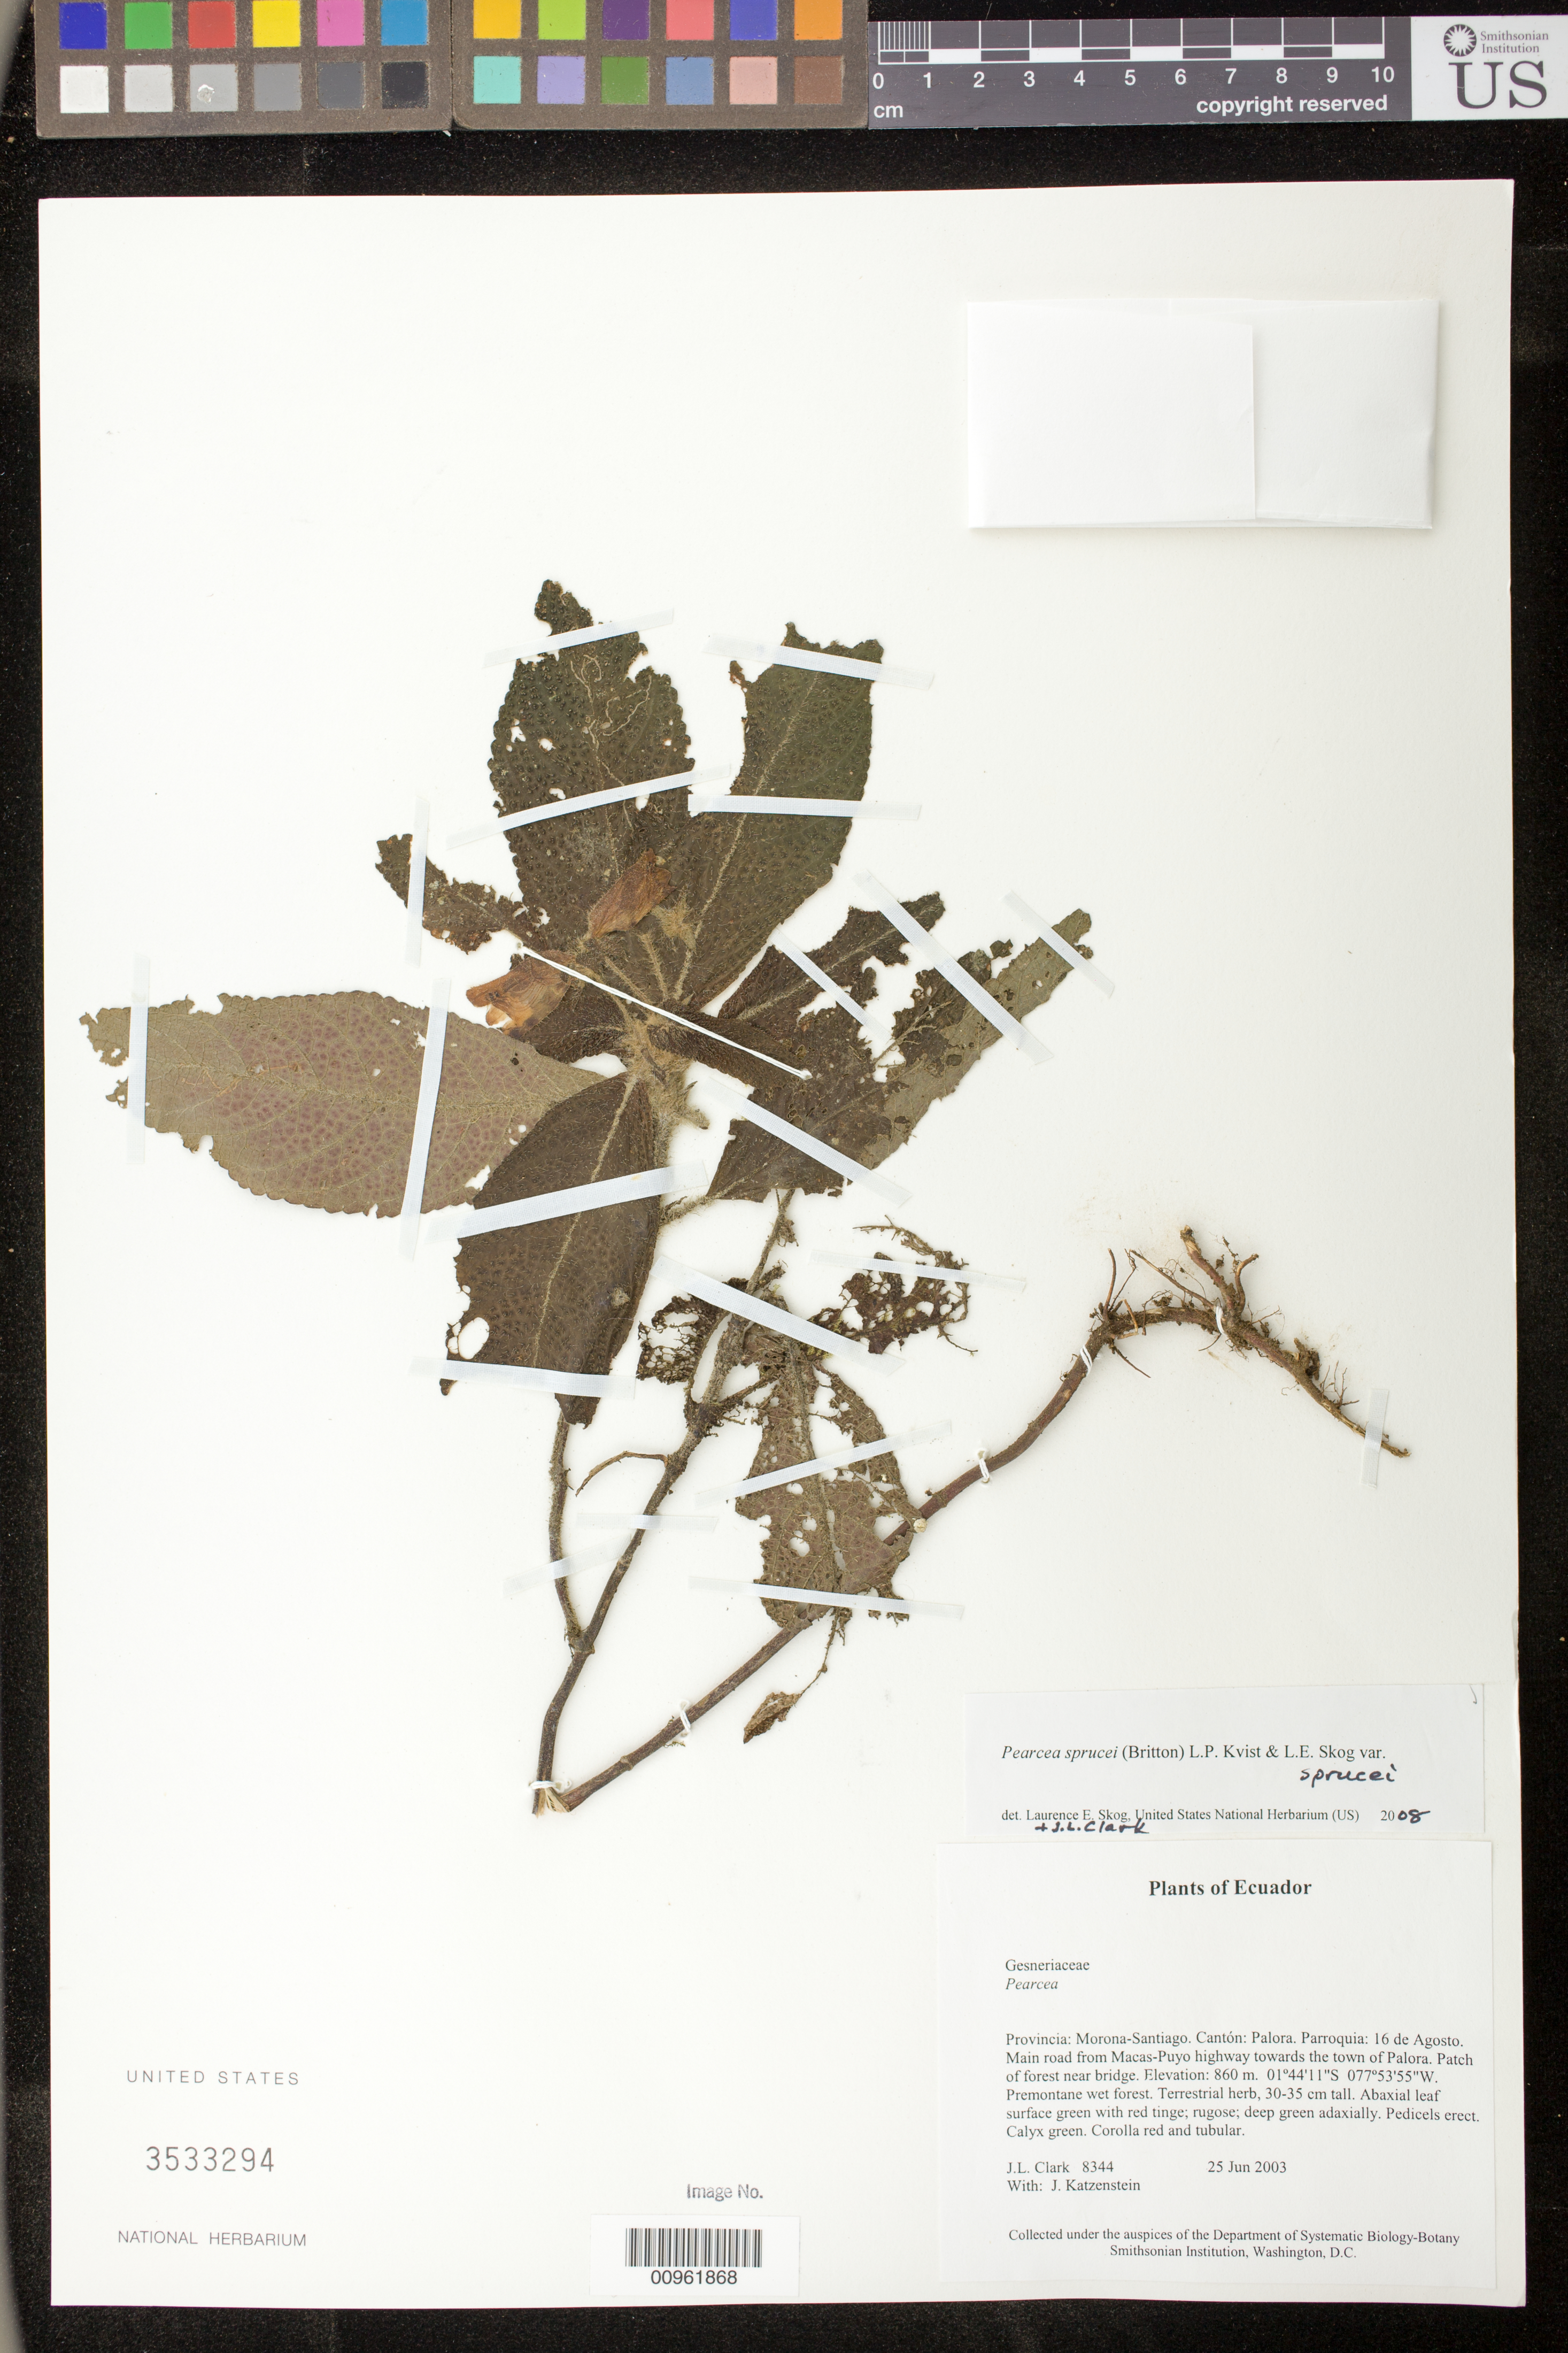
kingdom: Plantae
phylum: Tracheophyta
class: Magnoliopsida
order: Lamiales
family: Gesneriaceae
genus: Pearcea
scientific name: Pearcea sprucei var. sprucei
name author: (Britton ex Rusby) L.P. Kvist & L.E. Skog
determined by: Clark, J. L.; Skog, Laurence E.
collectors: J. L. Clark & J. Katzenstein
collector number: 8344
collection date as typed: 25 Jun 2003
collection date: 2003-06-25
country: Ecuador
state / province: Morona-Santiago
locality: Palora. Parroquia: 16 de Agosto. Main road from Macas-Puyo highway towards the town of Palora. Patch of forest near bridge.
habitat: Premontane wet forest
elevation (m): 860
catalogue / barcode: US 3533294